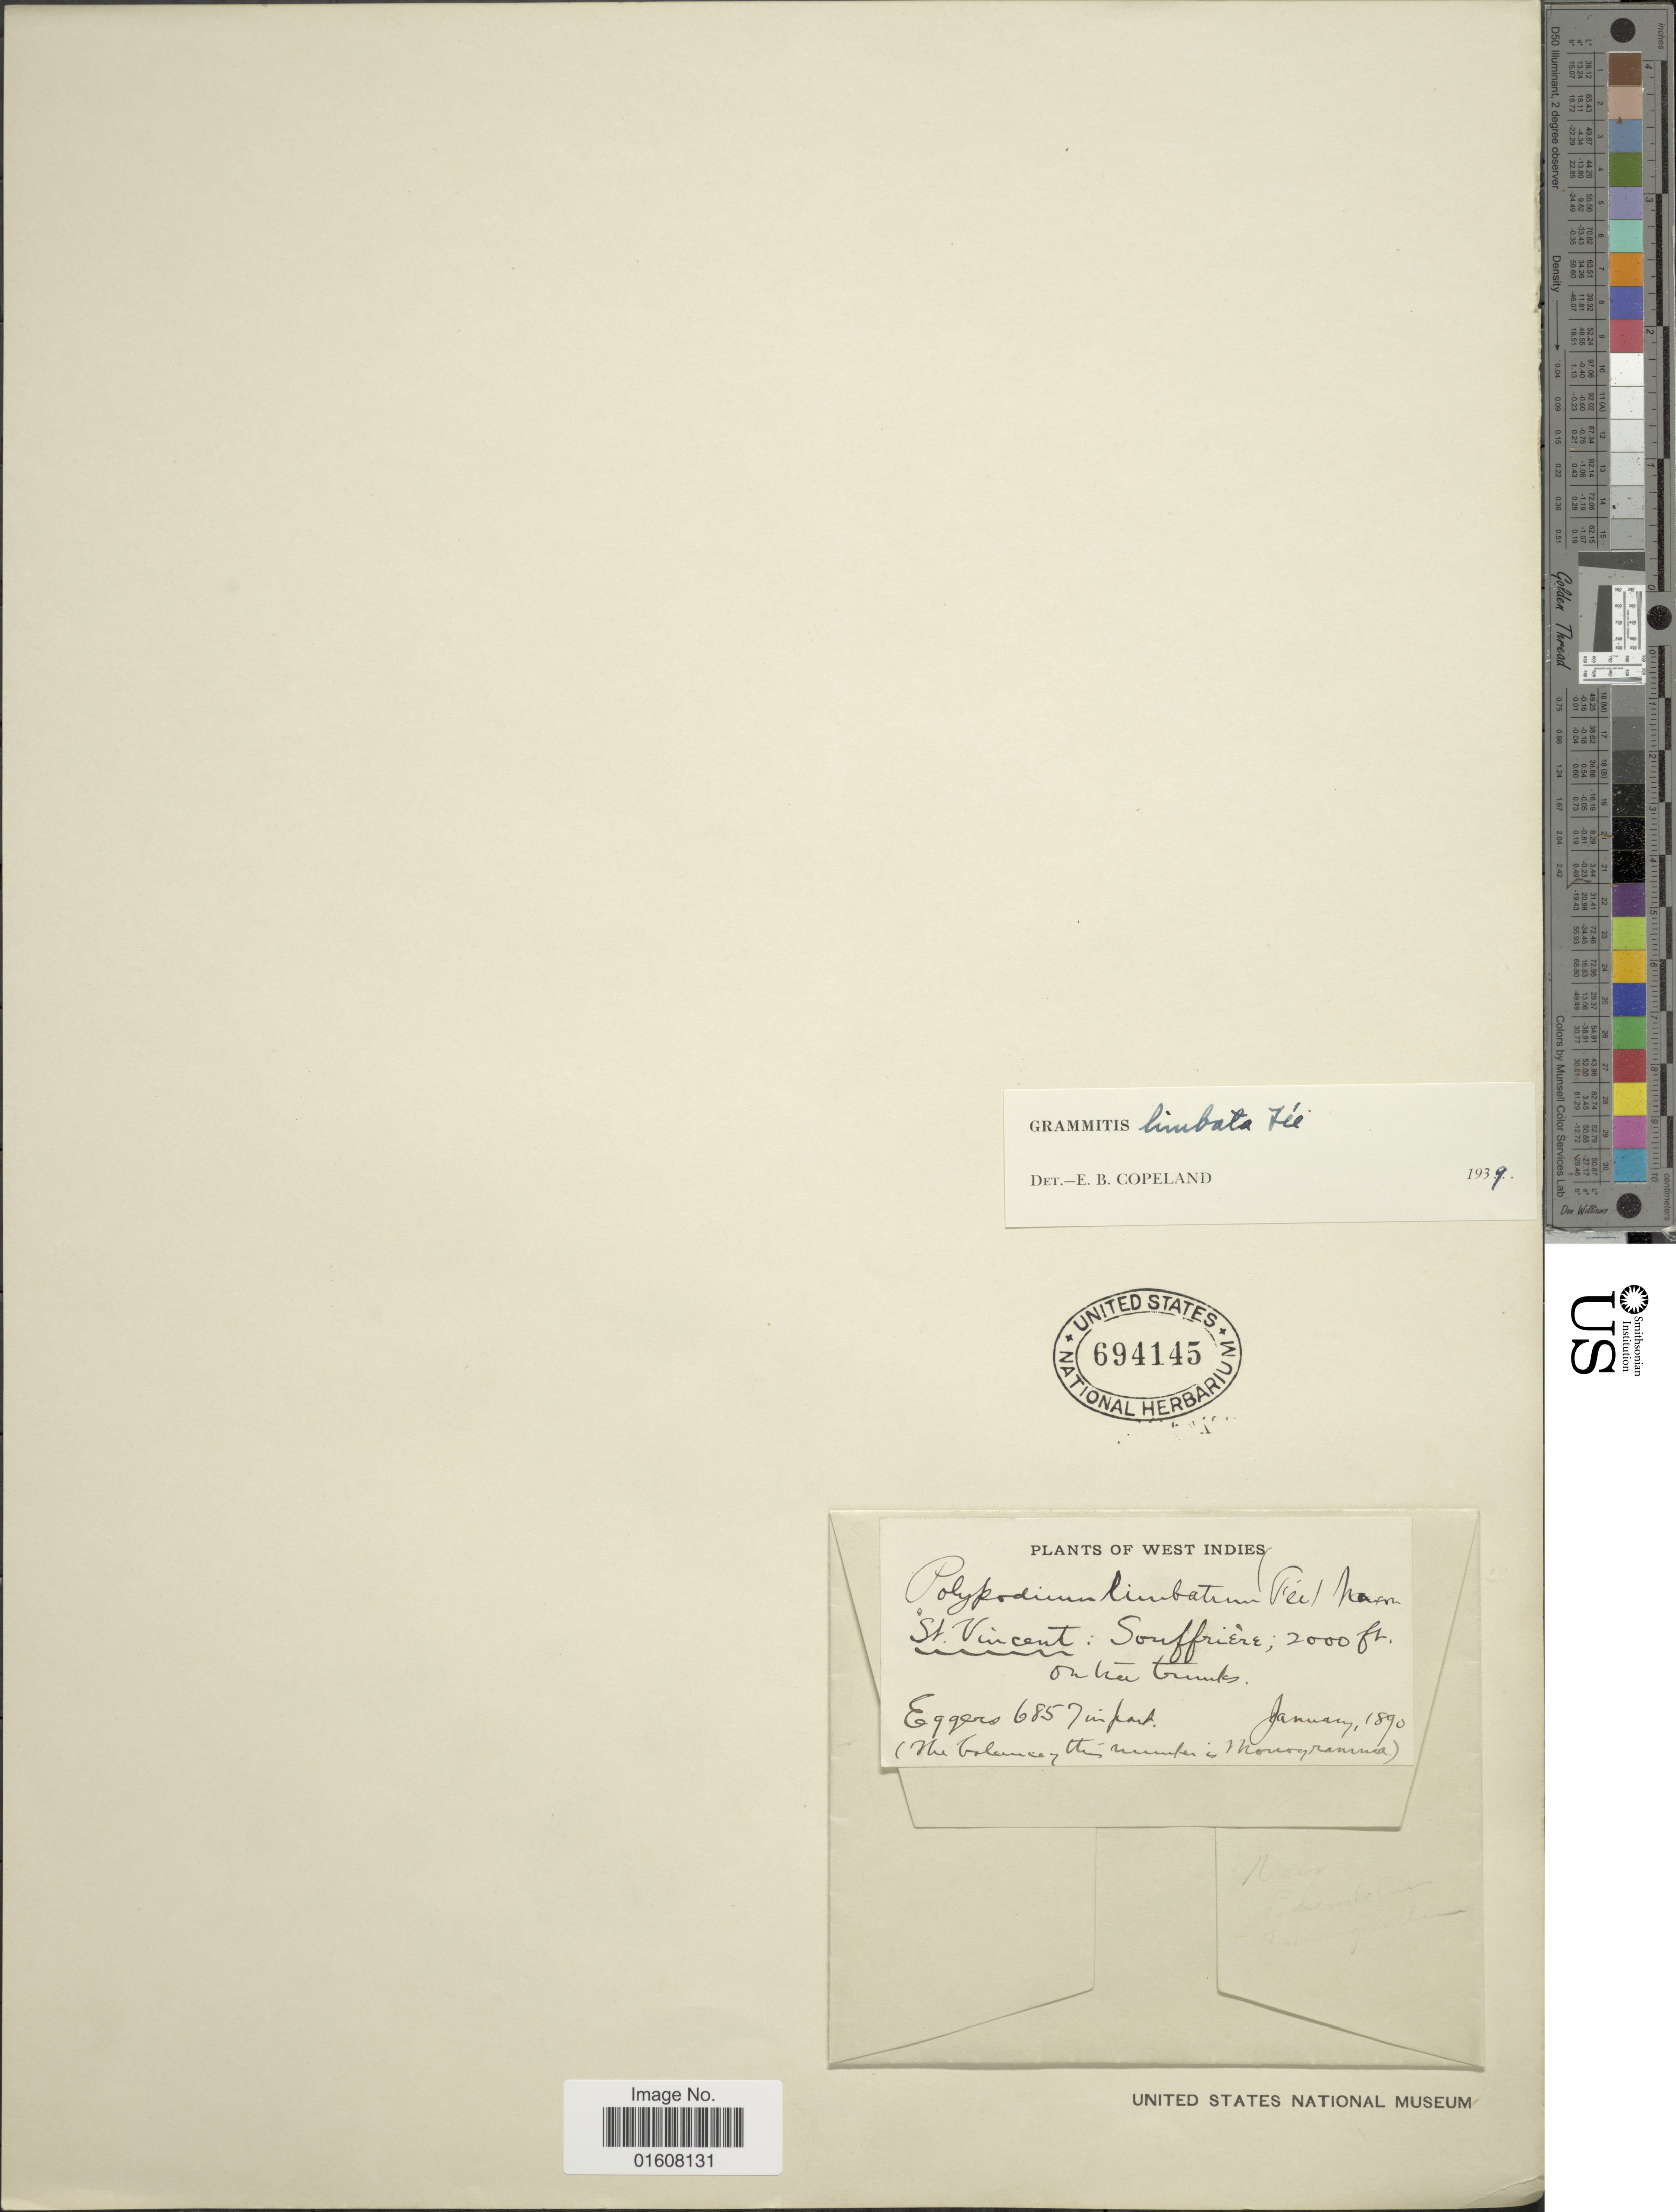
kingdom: Plantae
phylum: Tracheophyta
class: Polypodiopsida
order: Polypodiales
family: Polypodiaceae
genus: Grammitis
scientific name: Grammitis limbata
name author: Fée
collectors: -. Eggers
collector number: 6857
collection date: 1890-01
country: St. Vincent - Grenadines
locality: St. Vincent: Souffriere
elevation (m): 610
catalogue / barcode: US 694145